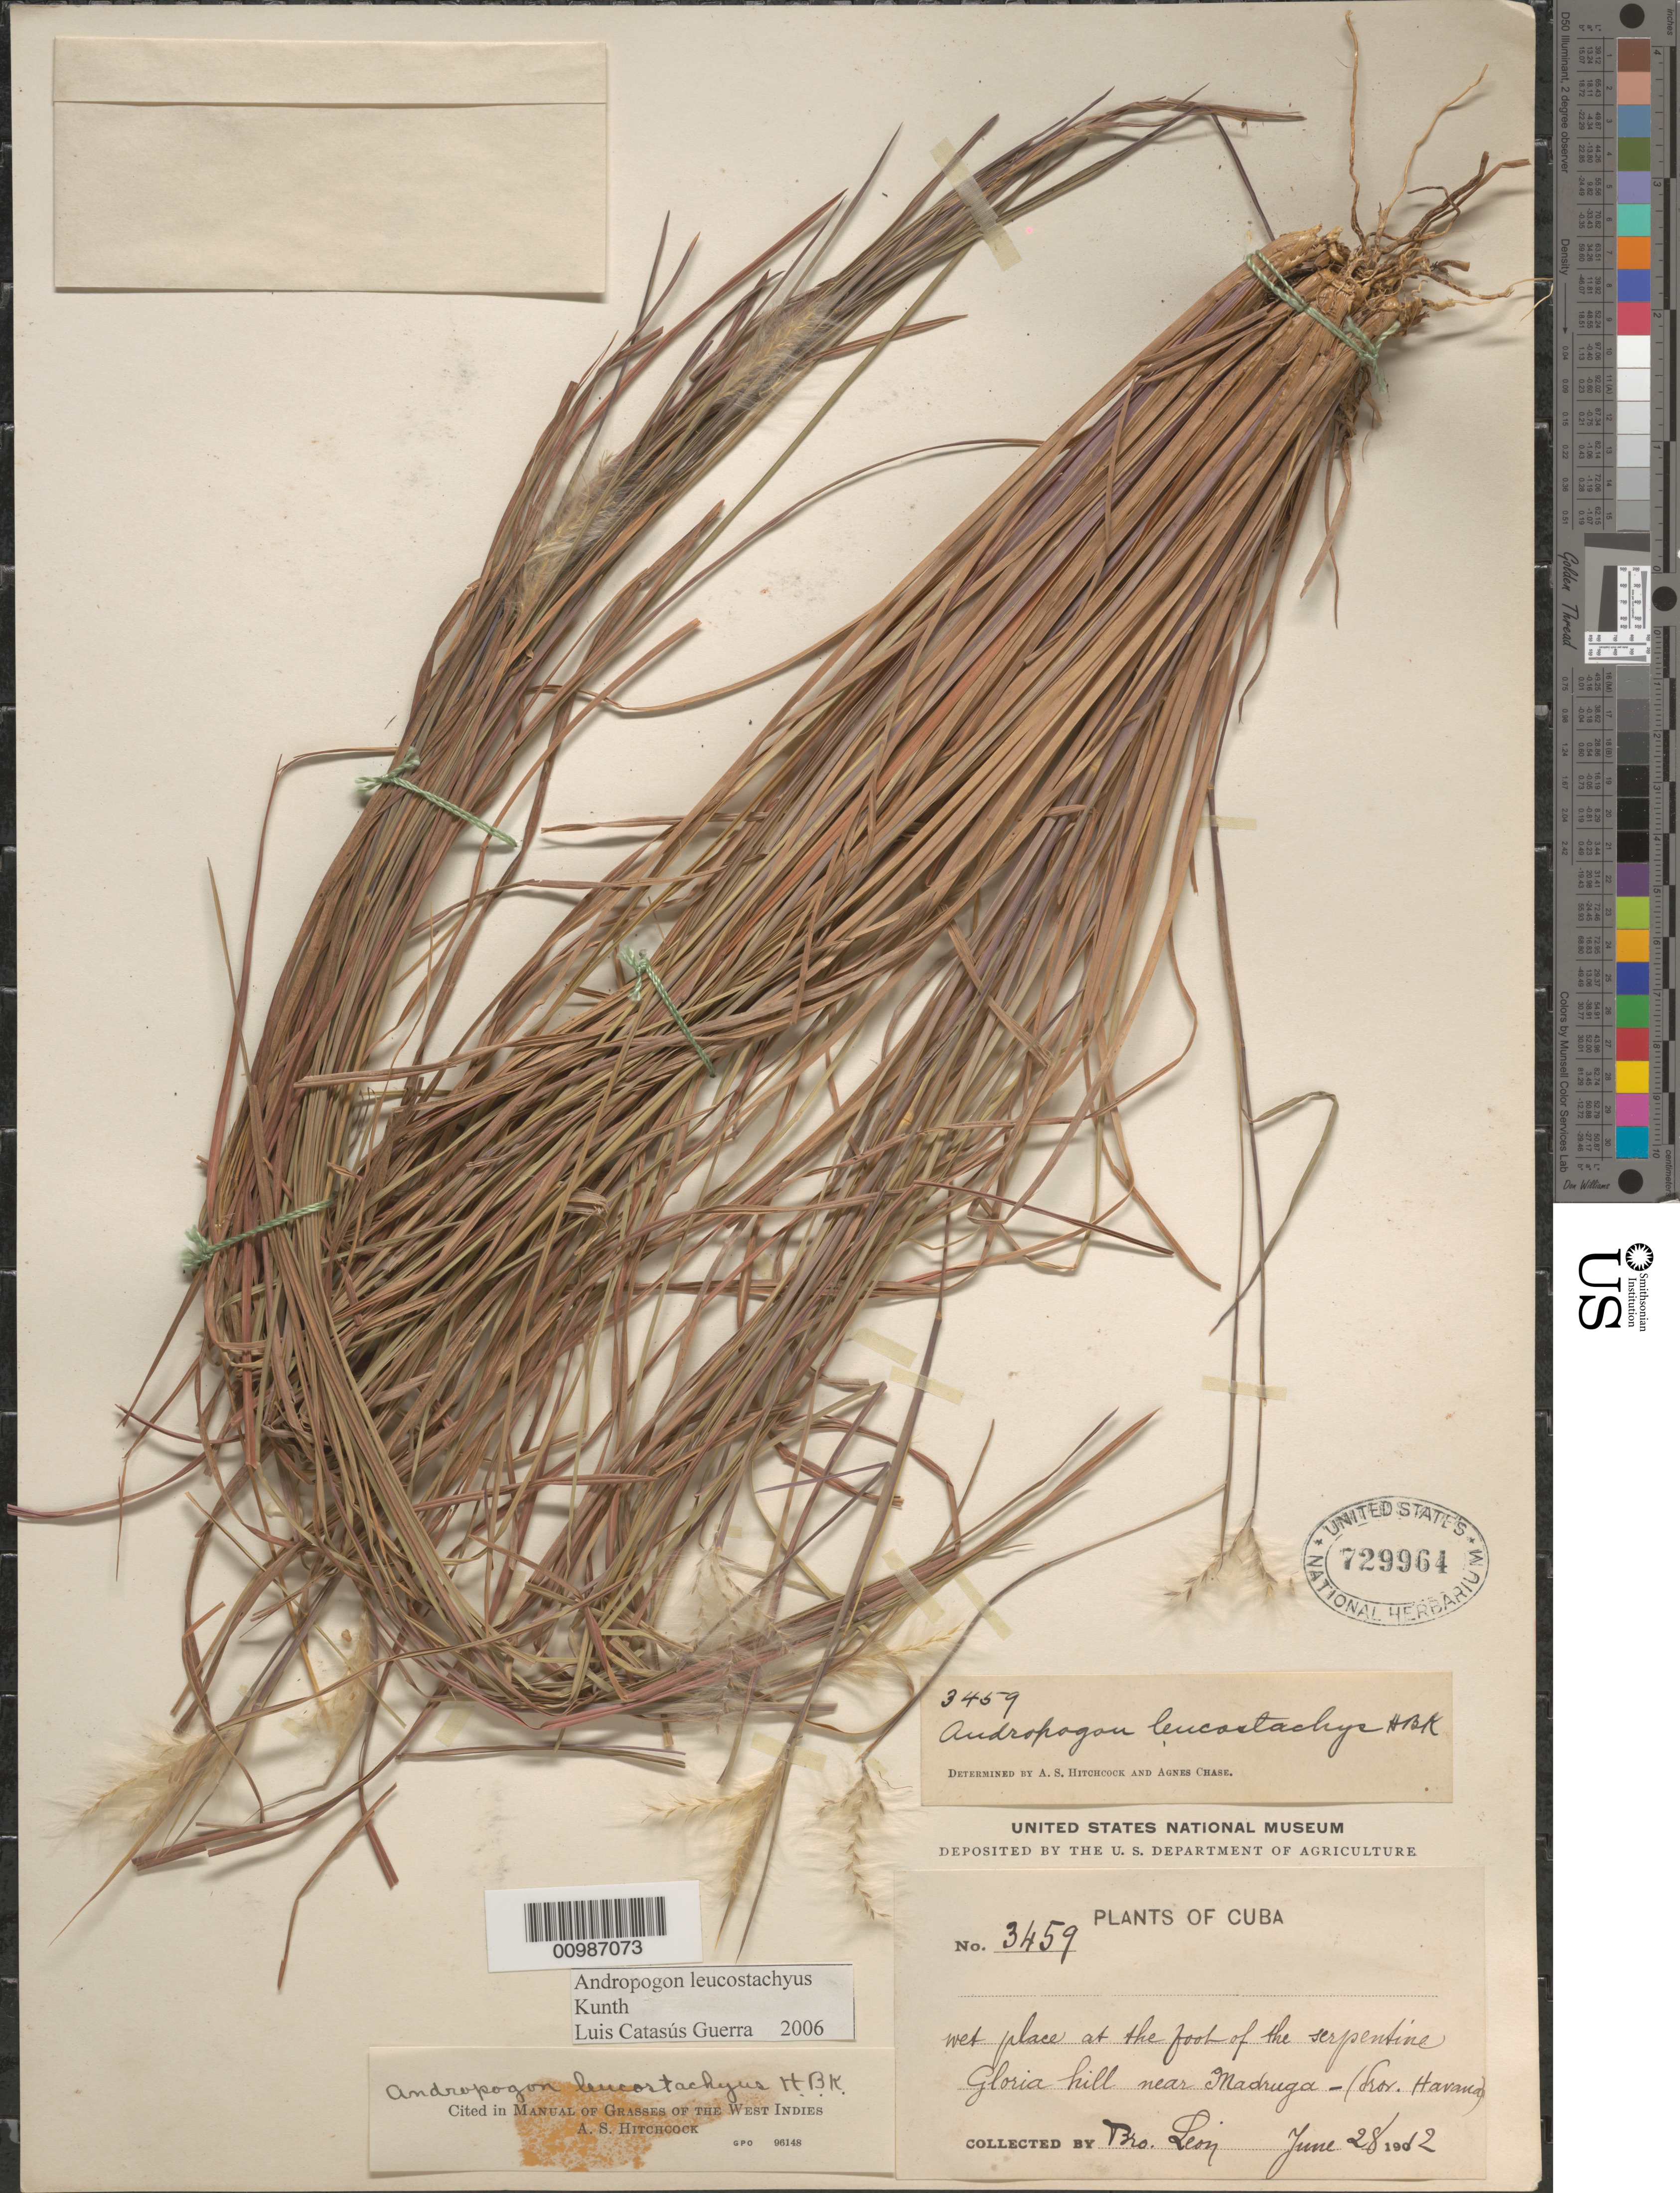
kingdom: Plantae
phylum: Tracheophyta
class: Liliopsida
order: Poales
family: Poaceae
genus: Andropogon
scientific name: Andropogon leucostachyus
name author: Kunth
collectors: Bro. León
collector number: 3459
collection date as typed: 28 Jun 1912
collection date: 1912-06-28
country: Cuba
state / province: La Habana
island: Cuba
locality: Madruga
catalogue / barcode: US 729964